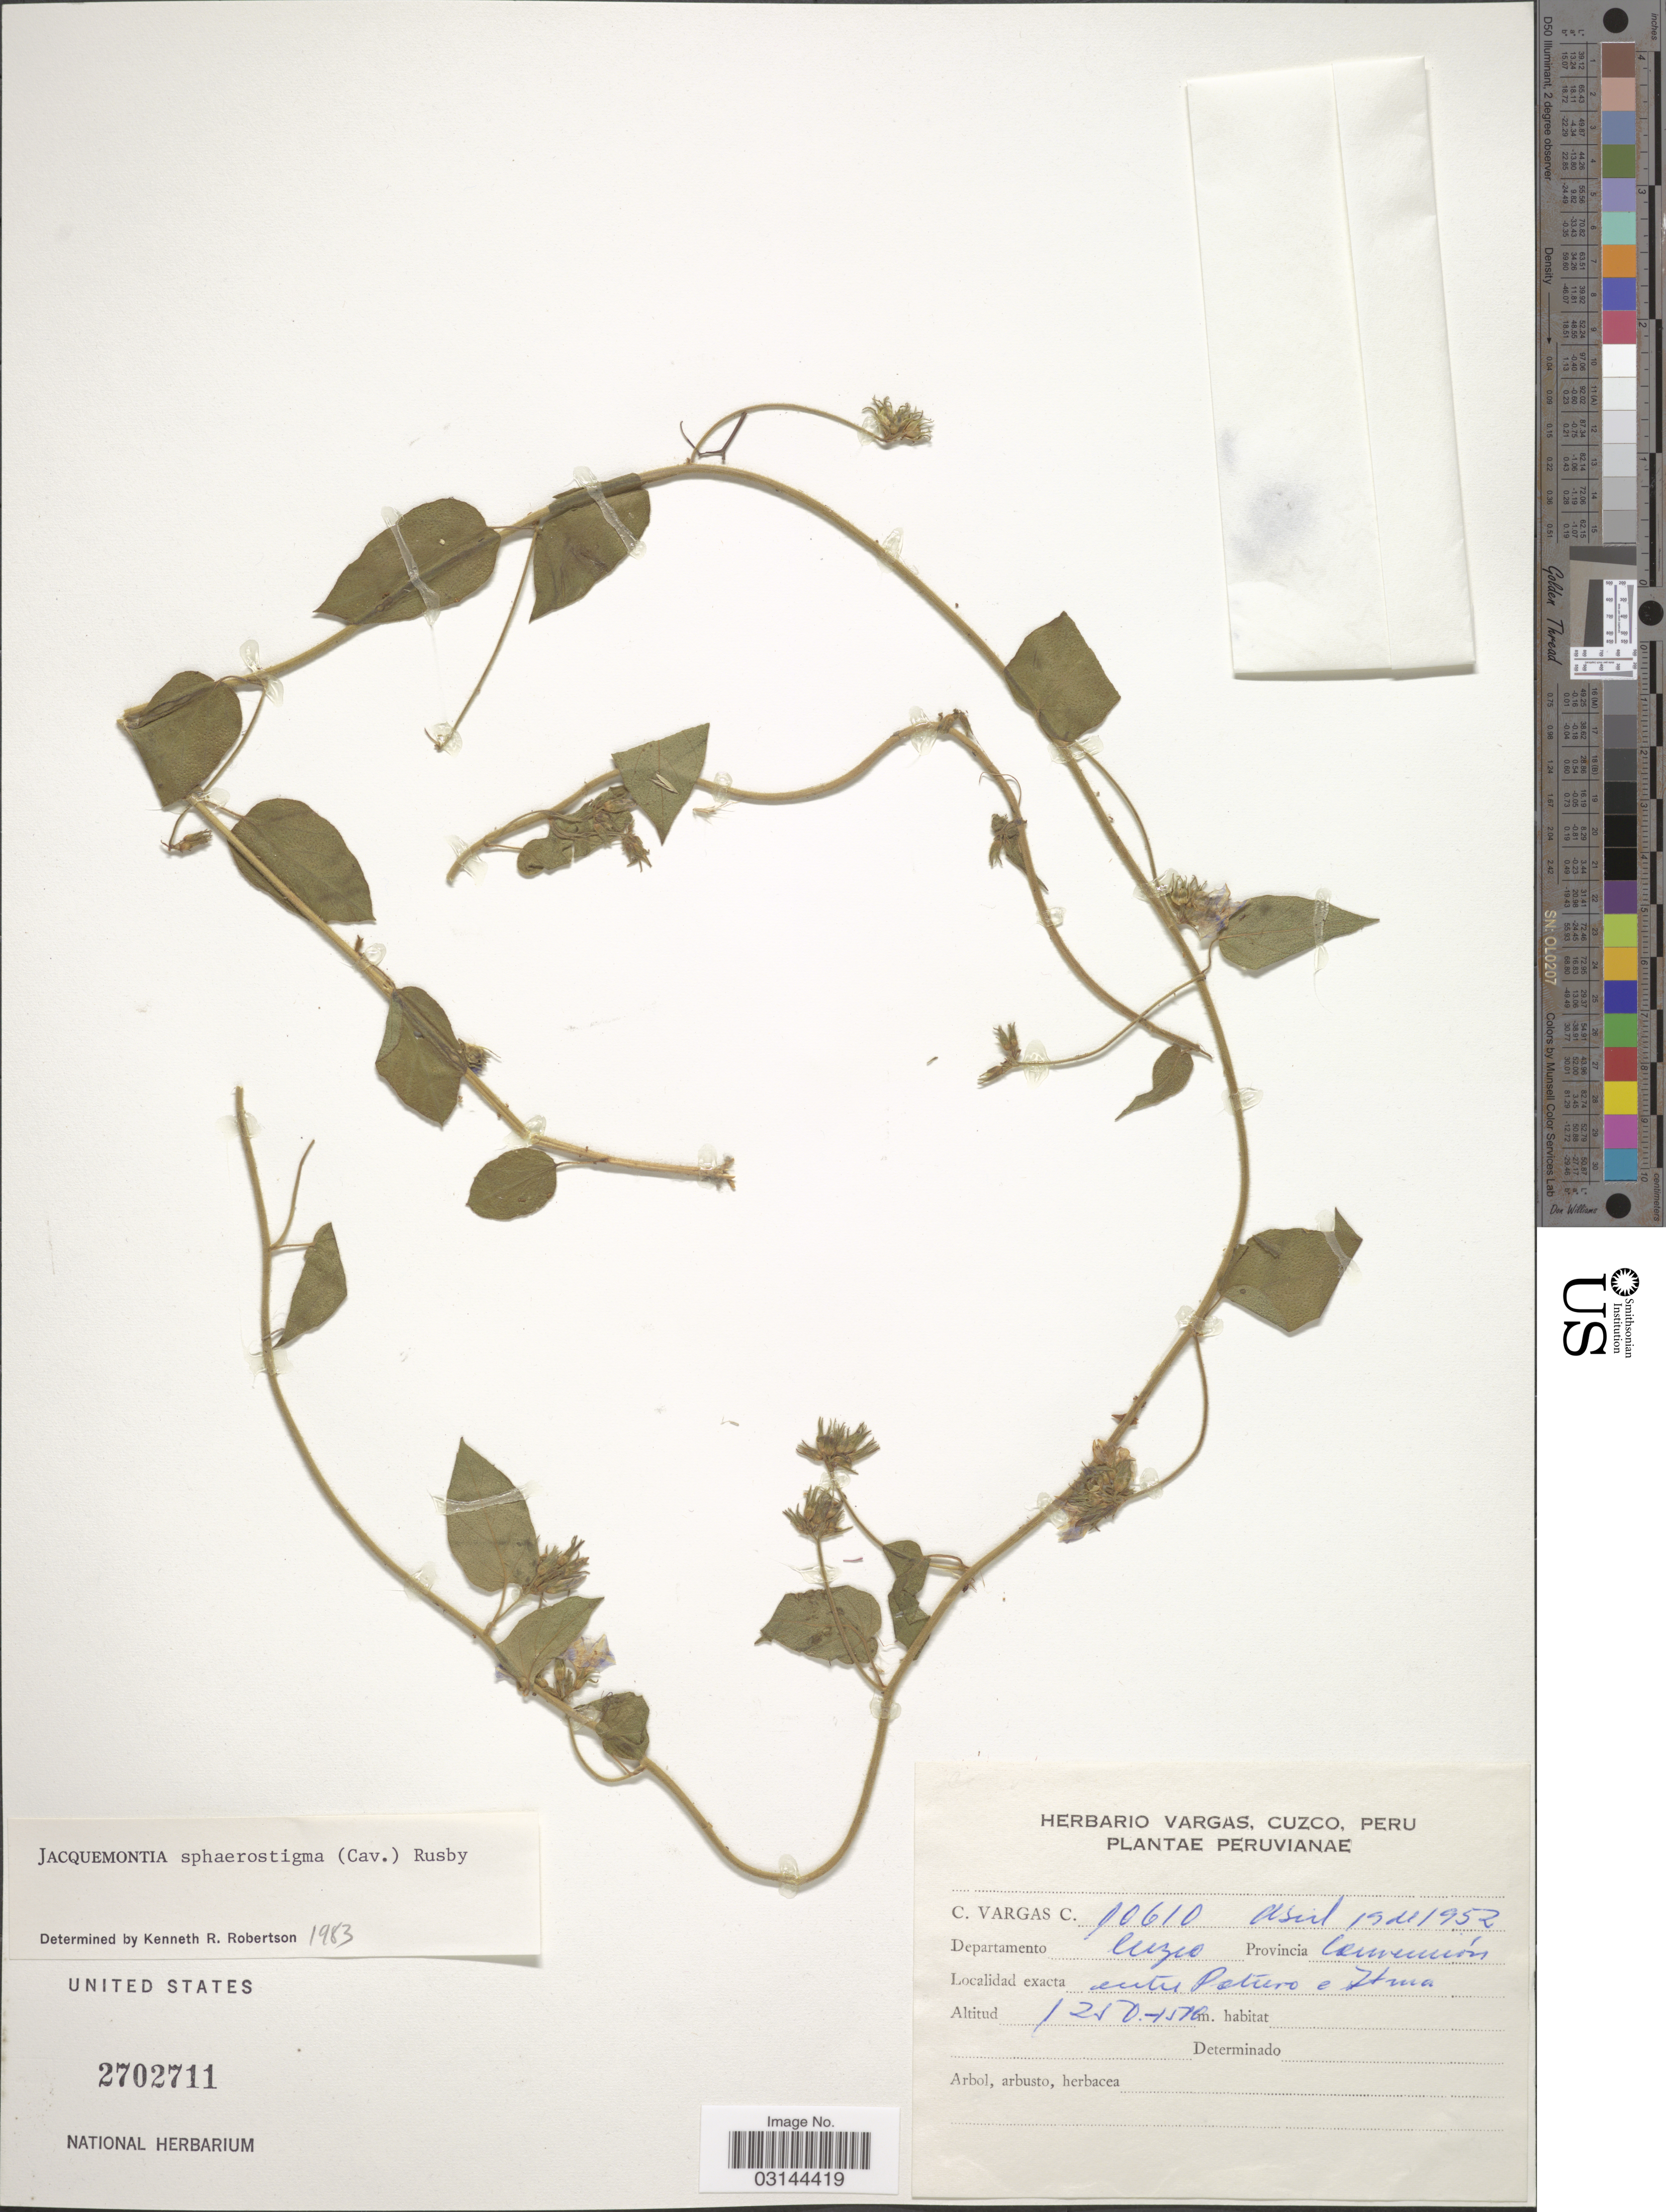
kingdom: Plantae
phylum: Tracheophyta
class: Magnoliopsida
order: Solanales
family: Convolvulaceae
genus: Jacquemontia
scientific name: Jacquemontia sphaerostigma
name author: (Cav.) Rusby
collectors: C. Vargas Calderón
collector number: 10610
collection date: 1952-04-19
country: Peru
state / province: Cusco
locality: Departamento Cuzco. Provincia Convención. Entre Paturo e Itura.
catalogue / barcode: US 2702711